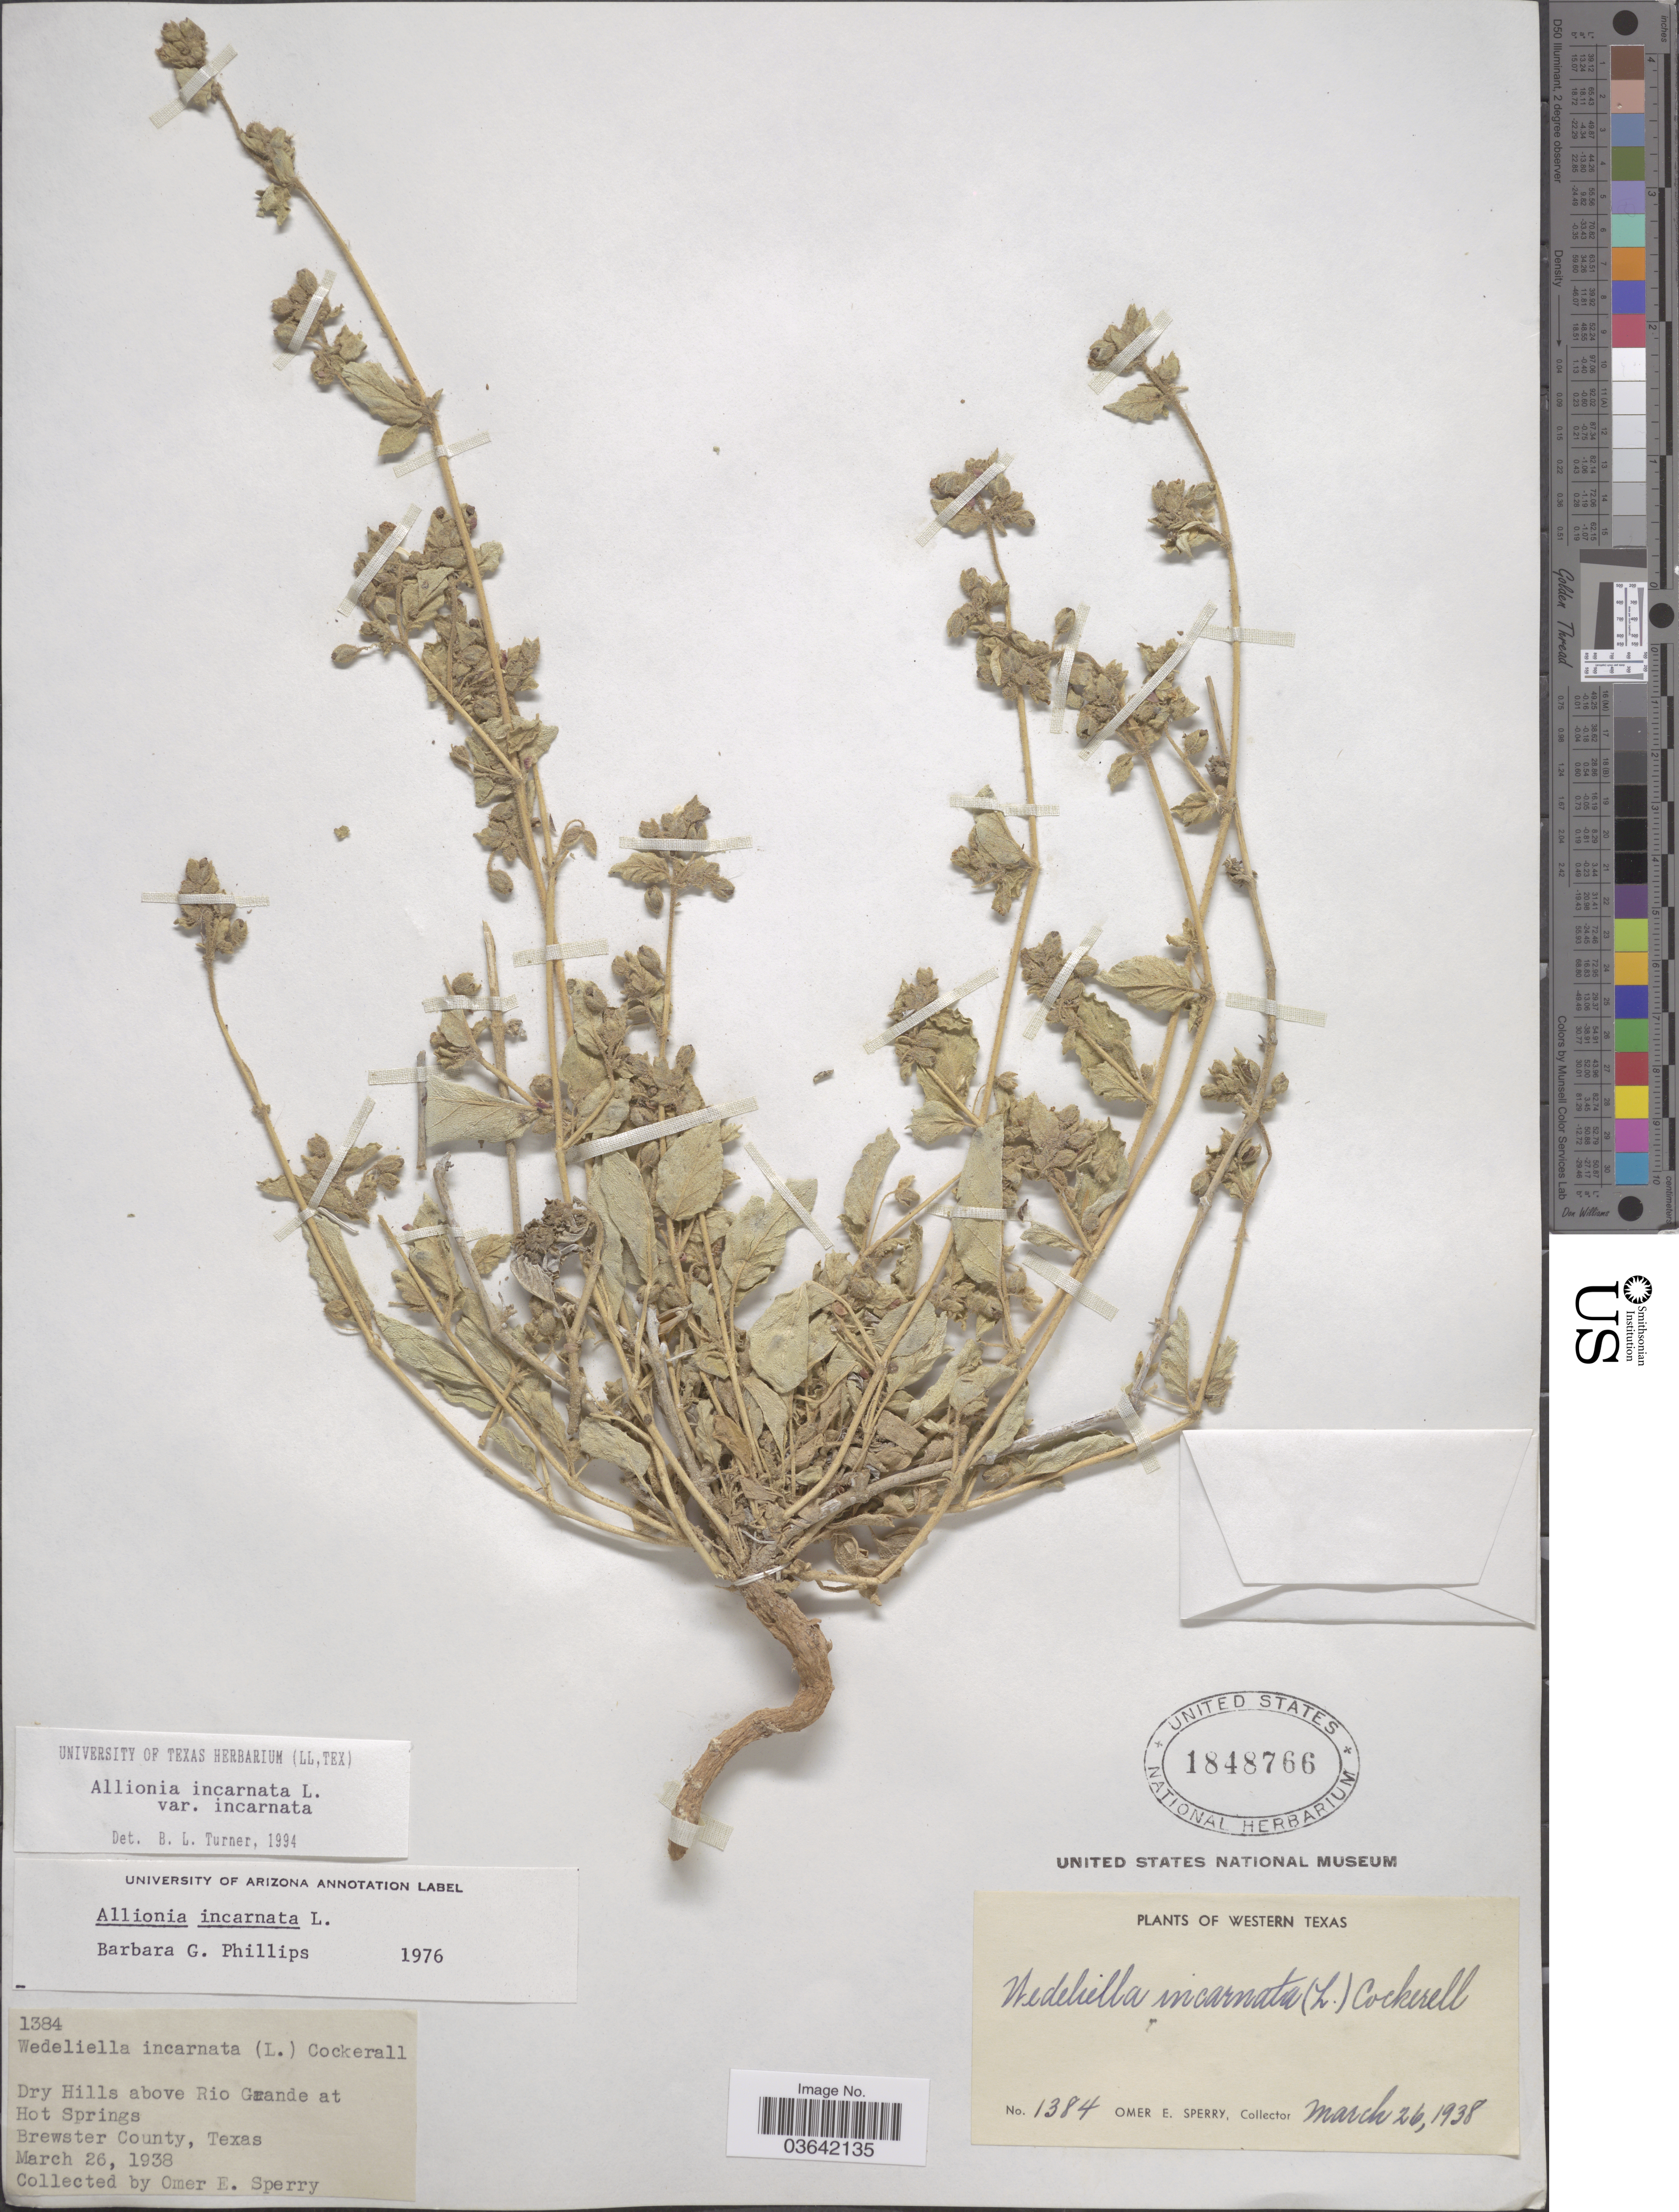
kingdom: Plantae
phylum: Tracheophyta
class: Magnoliopsida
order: Caryophyllales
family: Nyctaginaceae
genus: Allionia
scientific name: Allionia incarnata var. incarnata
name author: L.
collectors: O. E. Sperry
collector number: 1384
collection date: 1938-03-26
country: United States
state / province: Texas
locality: Dry Hills above Rio Grande at Hot Springs. Brewster County. Western Texas.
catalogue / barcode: US 1848766